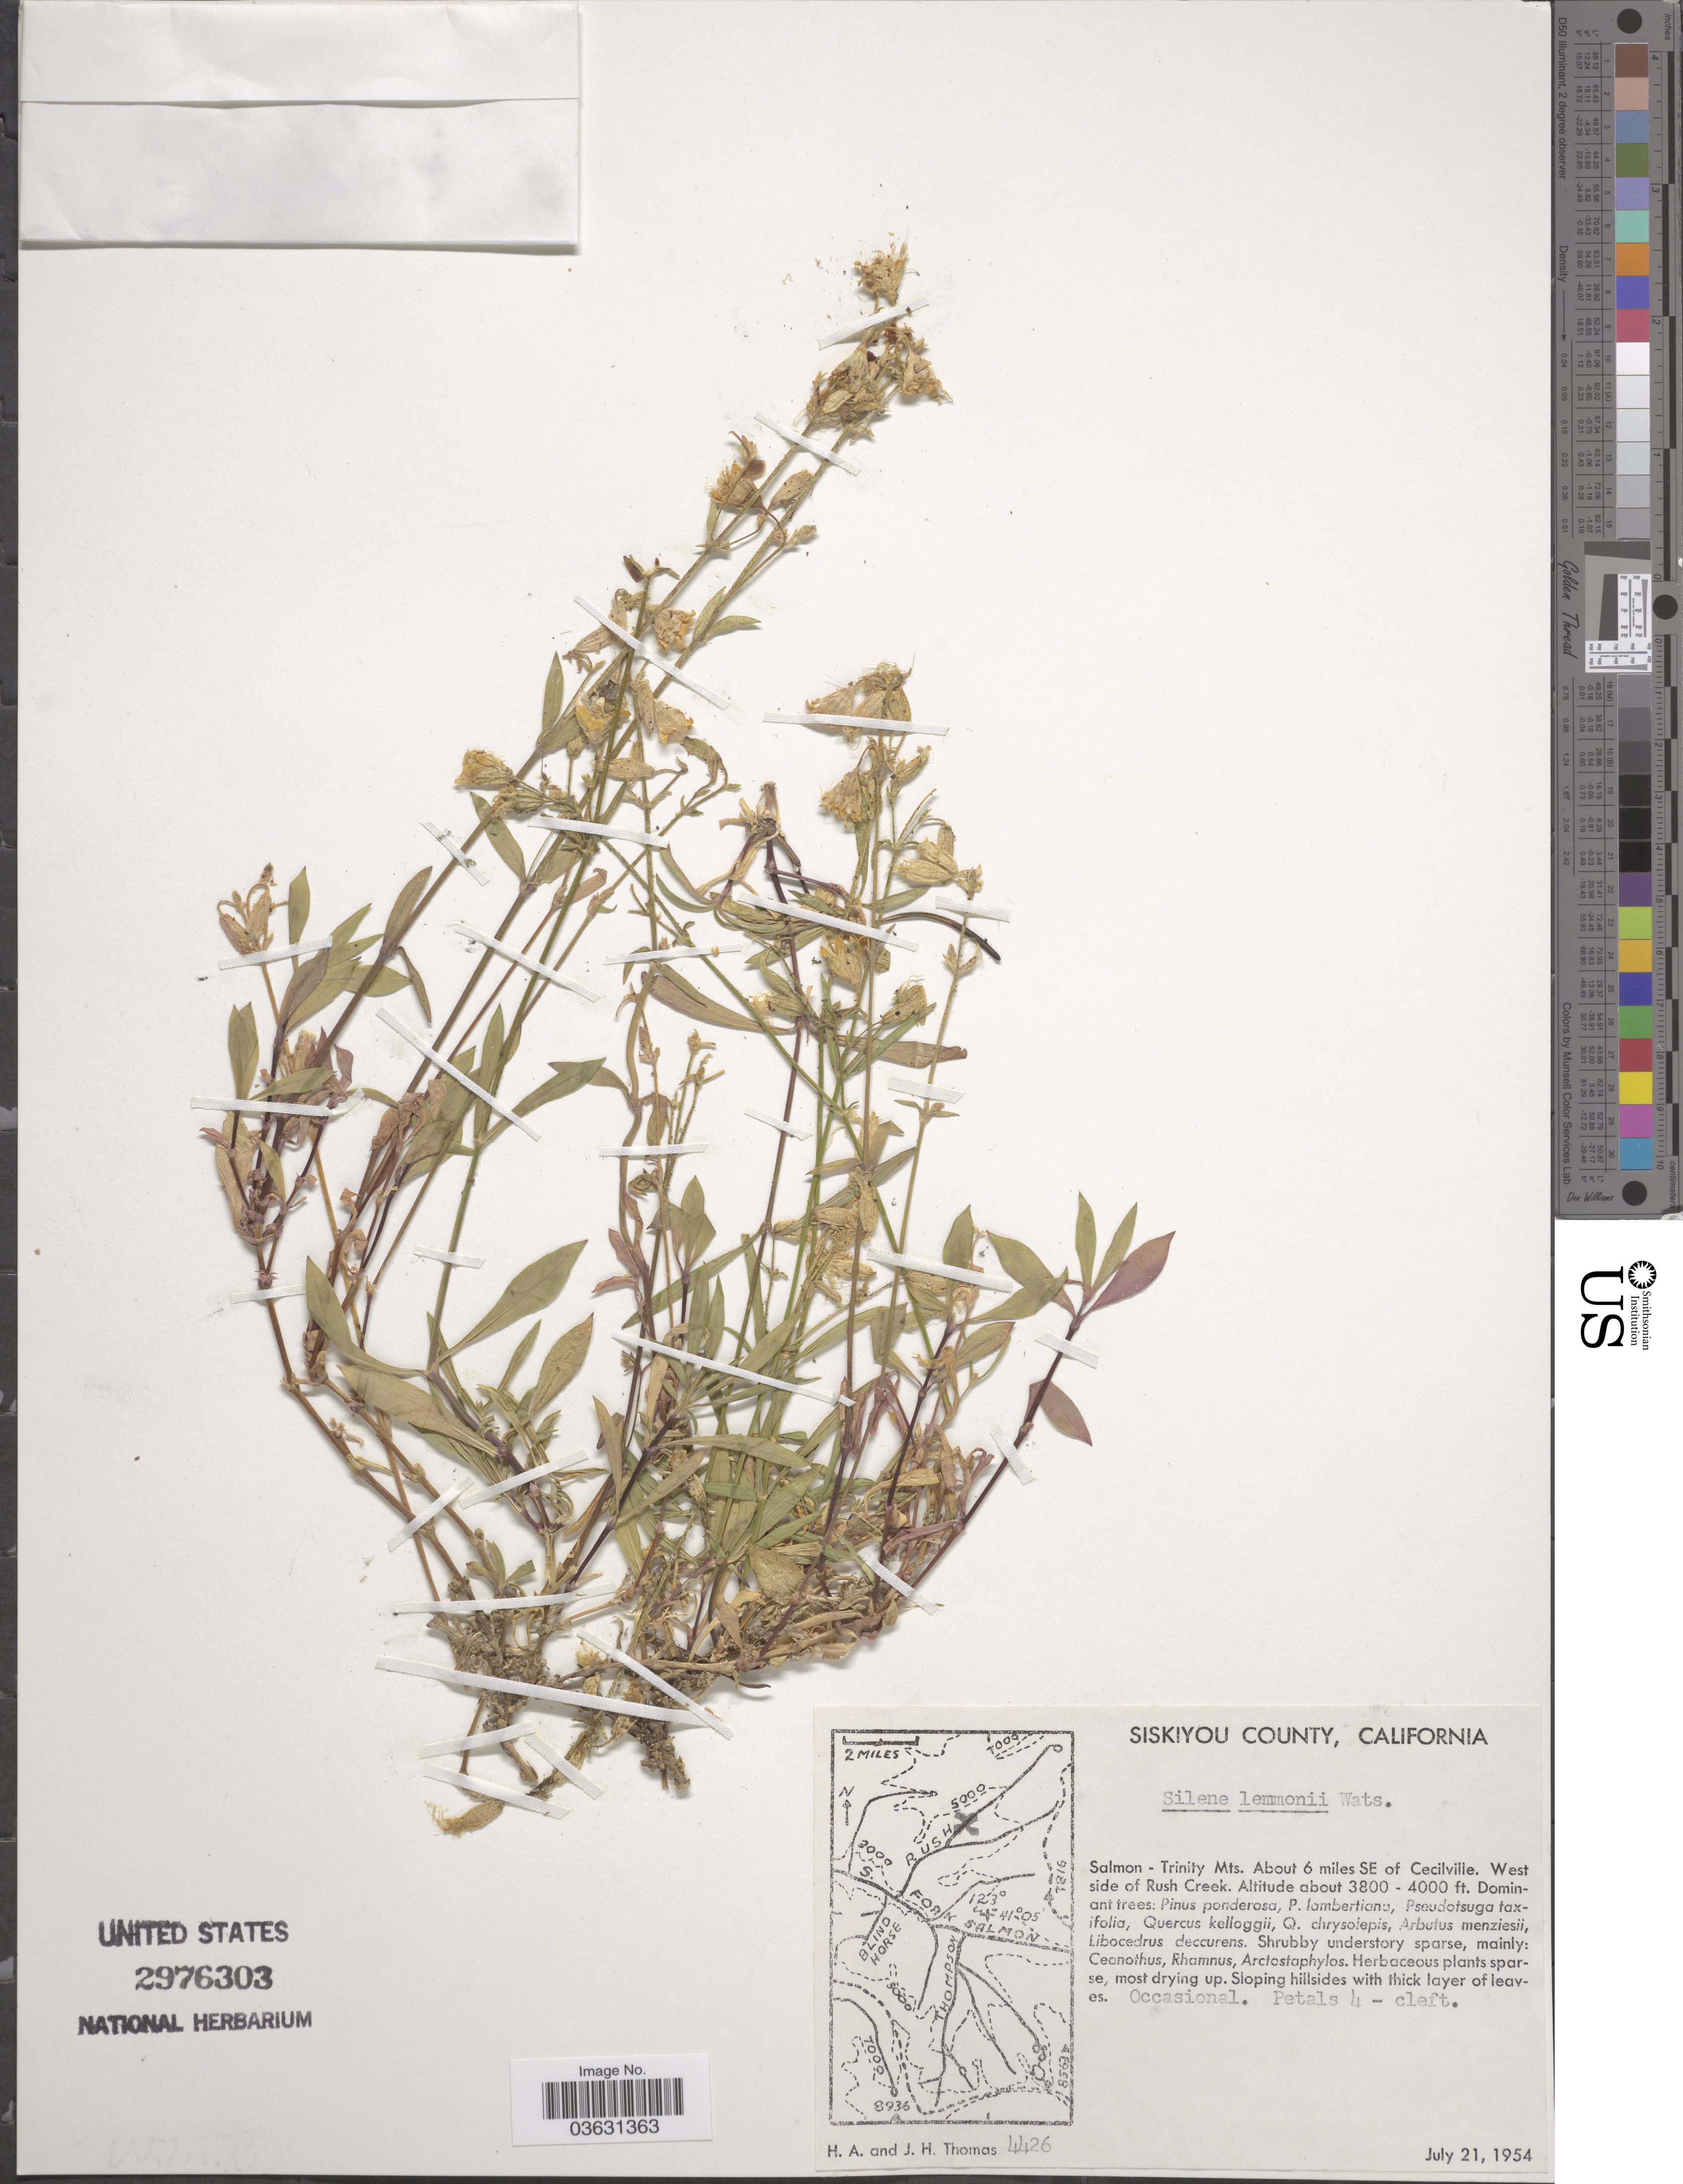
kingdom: Plantae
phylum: Tracheophyta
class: Magnoliopsida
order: Caryophyllales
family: Caryophyllaceae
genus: Silene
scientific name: Silene lemmonii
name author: S. Watson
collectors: H. Thomas & J. H. Thomas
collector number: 4426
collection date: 1954-07-21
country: United States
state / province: California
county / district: Siskiyou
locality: Siskiyou County. Salmon - Trinity Mts. About 6 miles SE of Cecilville. West side of Rush Creek.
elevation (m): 1158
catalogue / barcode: US 2976303